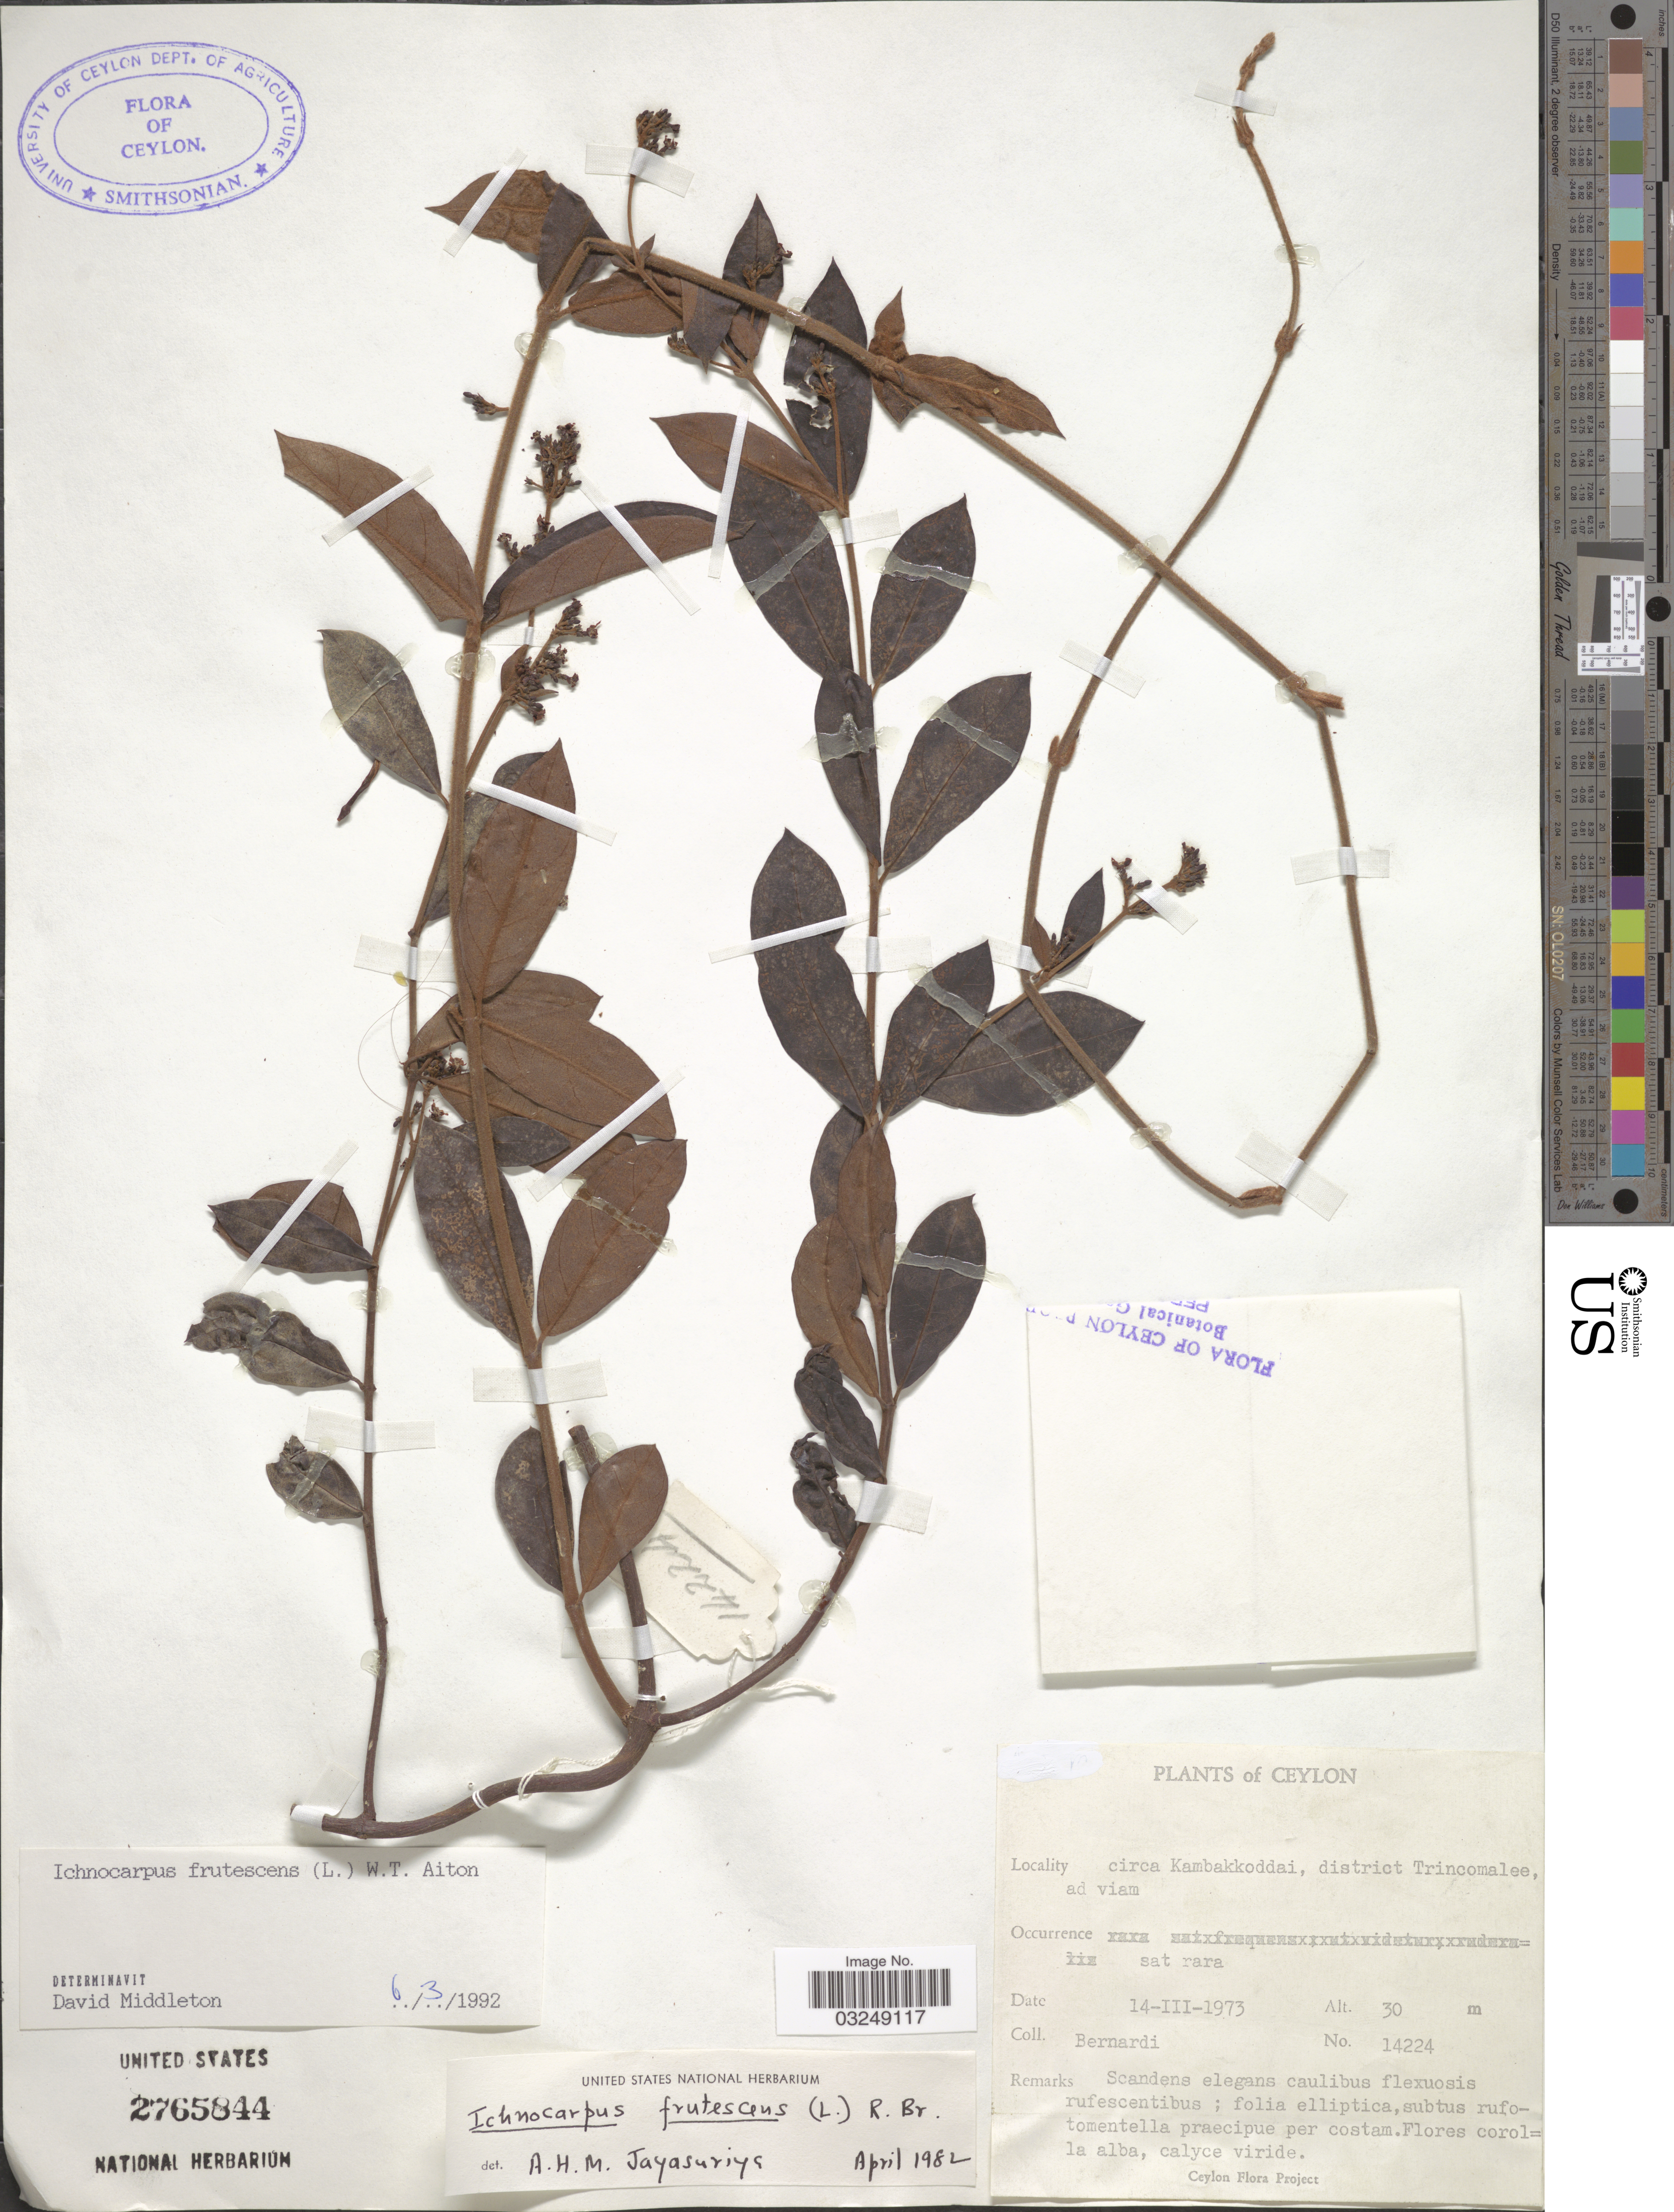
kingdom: Plantae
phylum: Tracheophyta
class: Magnoliopsida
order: Gentianales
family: Apocynaceae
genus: Ichnocarpus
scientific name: Ichnocarpus frutescens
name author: (L.) W.T. Aiton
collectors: Bernardi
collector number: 14224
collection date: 1973-03-14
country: Sri Lanka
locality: Ceylon, circa Kambakkoddai, district Trincomalee ad viam.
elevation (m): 30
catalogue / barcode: US 2765844